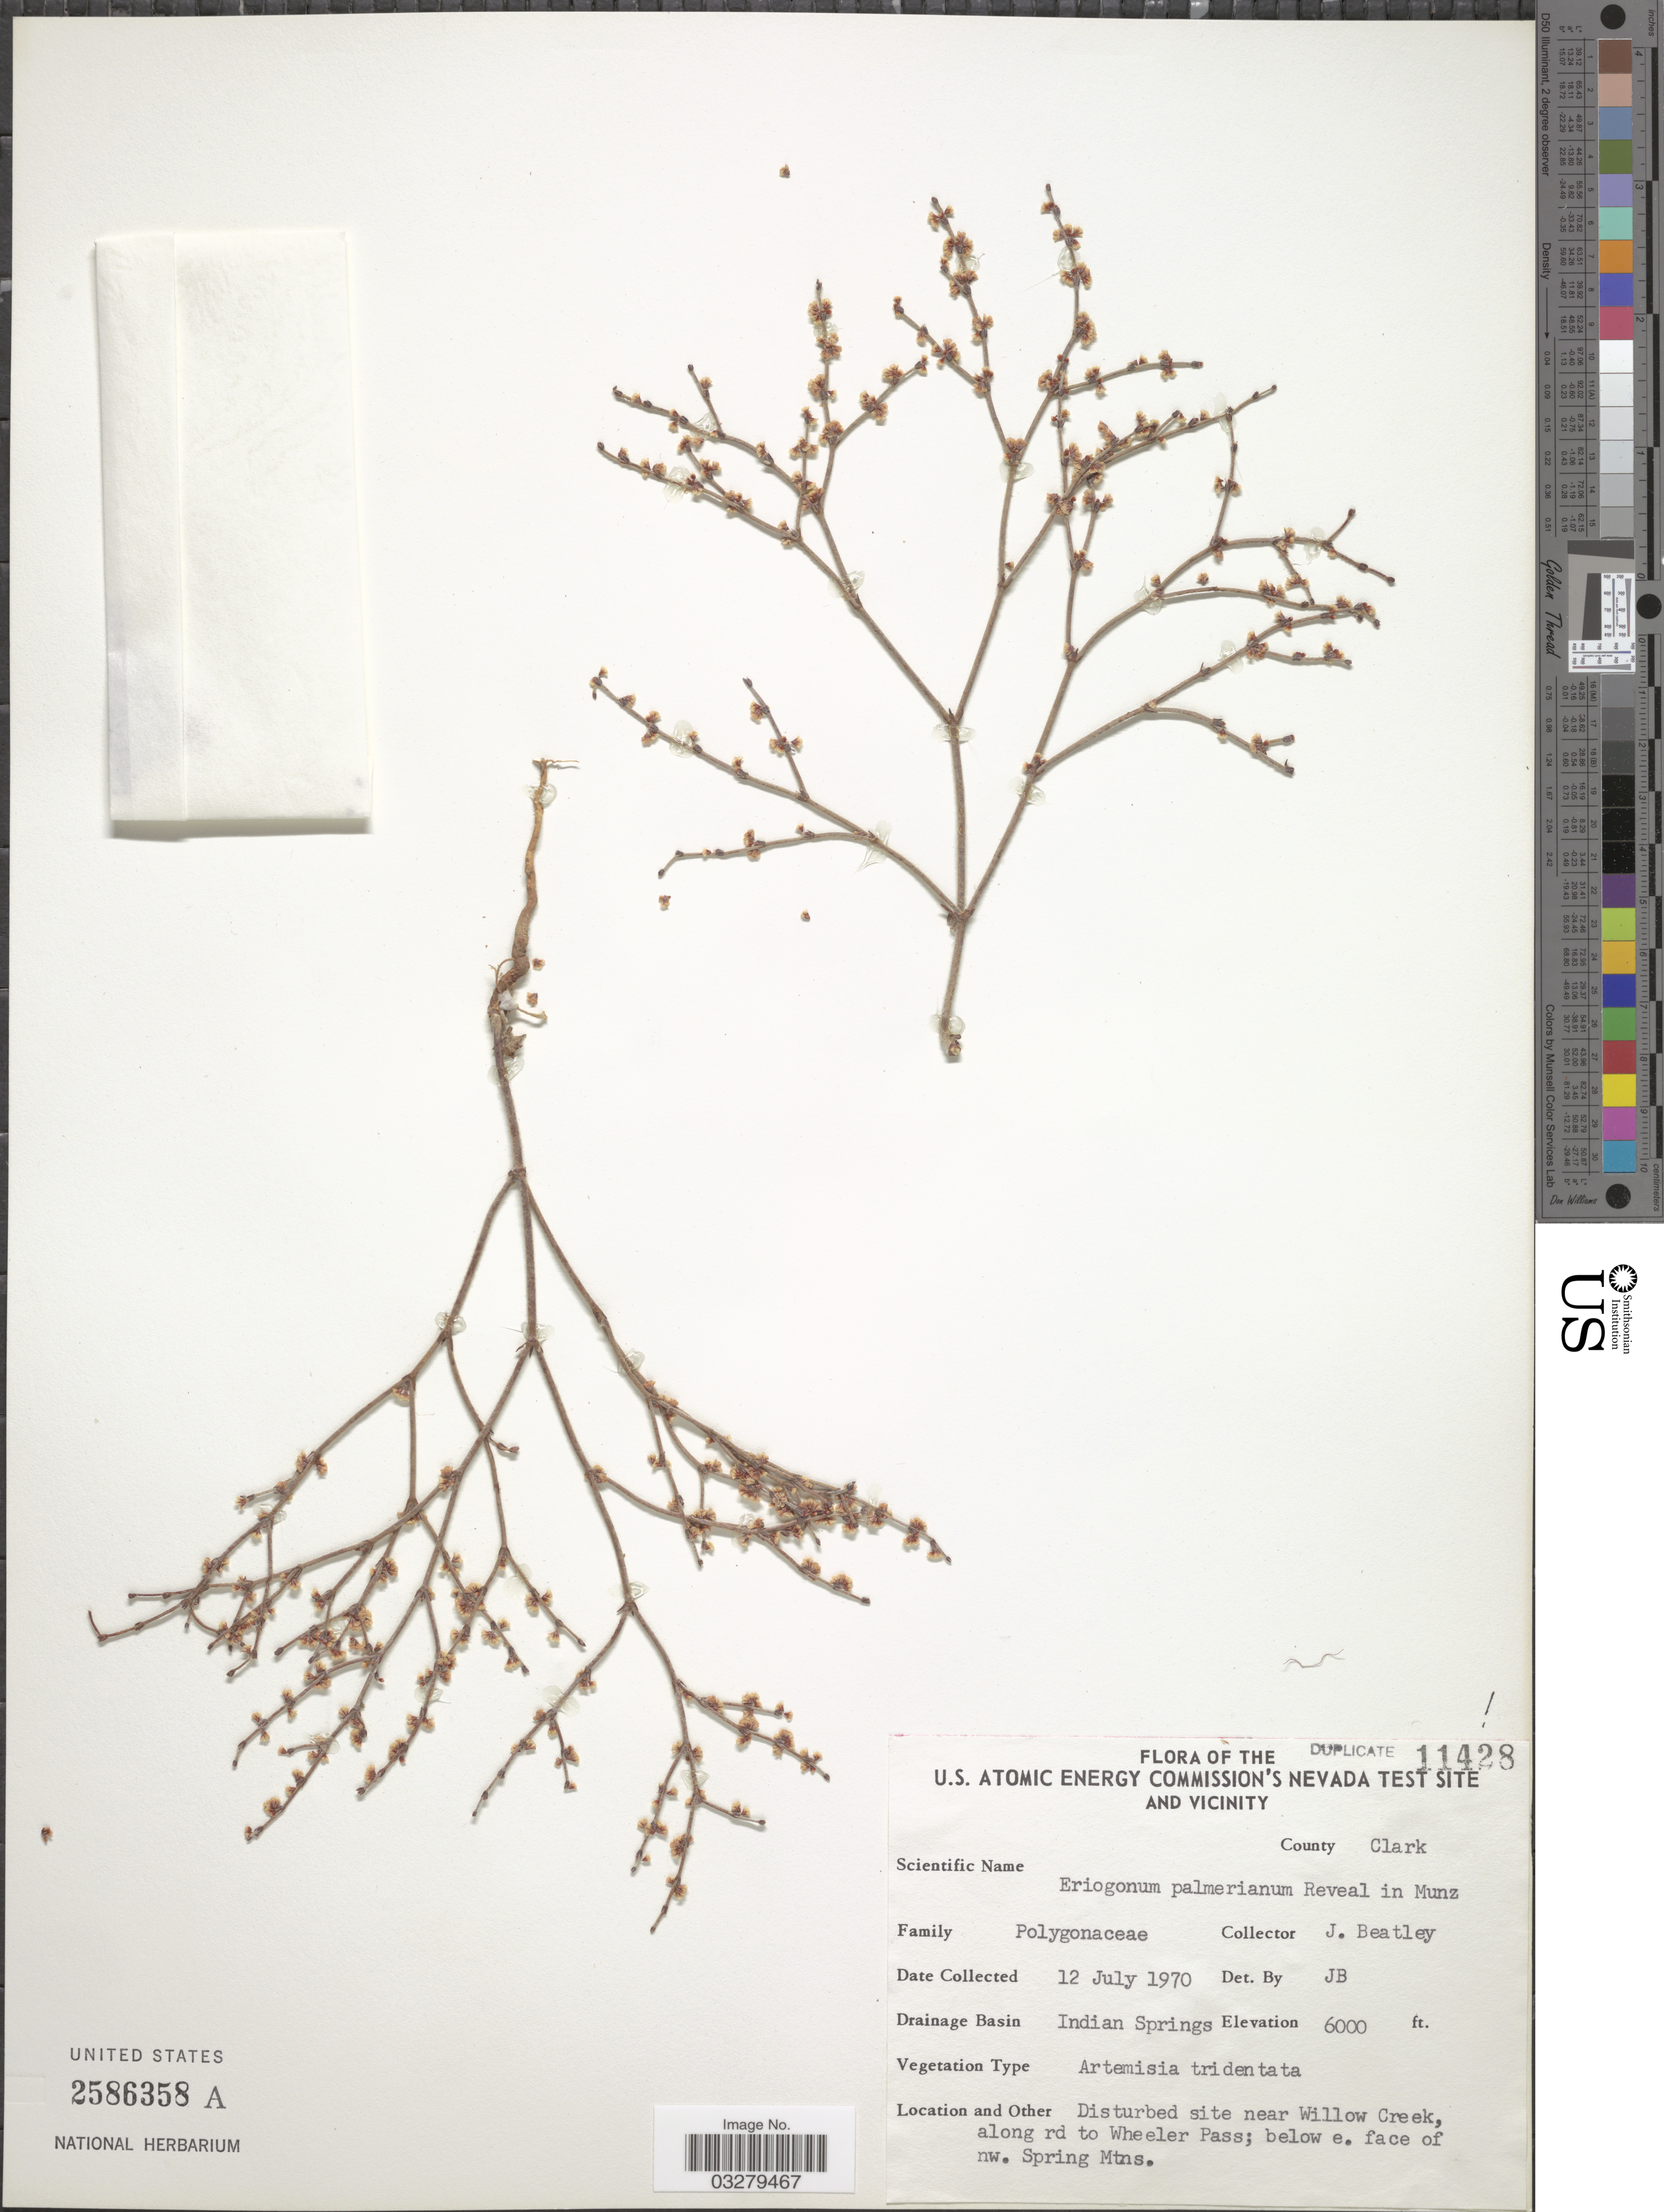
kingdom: Plantae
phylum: Tracheophyta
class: Magnoliopsida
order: Caryophyllales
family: Polygonaceae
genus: Eriogonum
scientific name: Eriogonum palmerianum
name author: Reveal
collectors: J. C. Beatley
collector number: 11428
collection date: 1970-07-12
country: United States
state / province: Nevada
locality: U.S. Atomic Energy Commission's Nevada Test Site and vicinity, County Clark, Drainage Basin Indian Springs, Disturbed site near Willow Creek, along rd to Wheeler Pass; below e. face of nw. Spring Mtns.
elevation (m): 1829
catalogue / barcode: US 2586358A